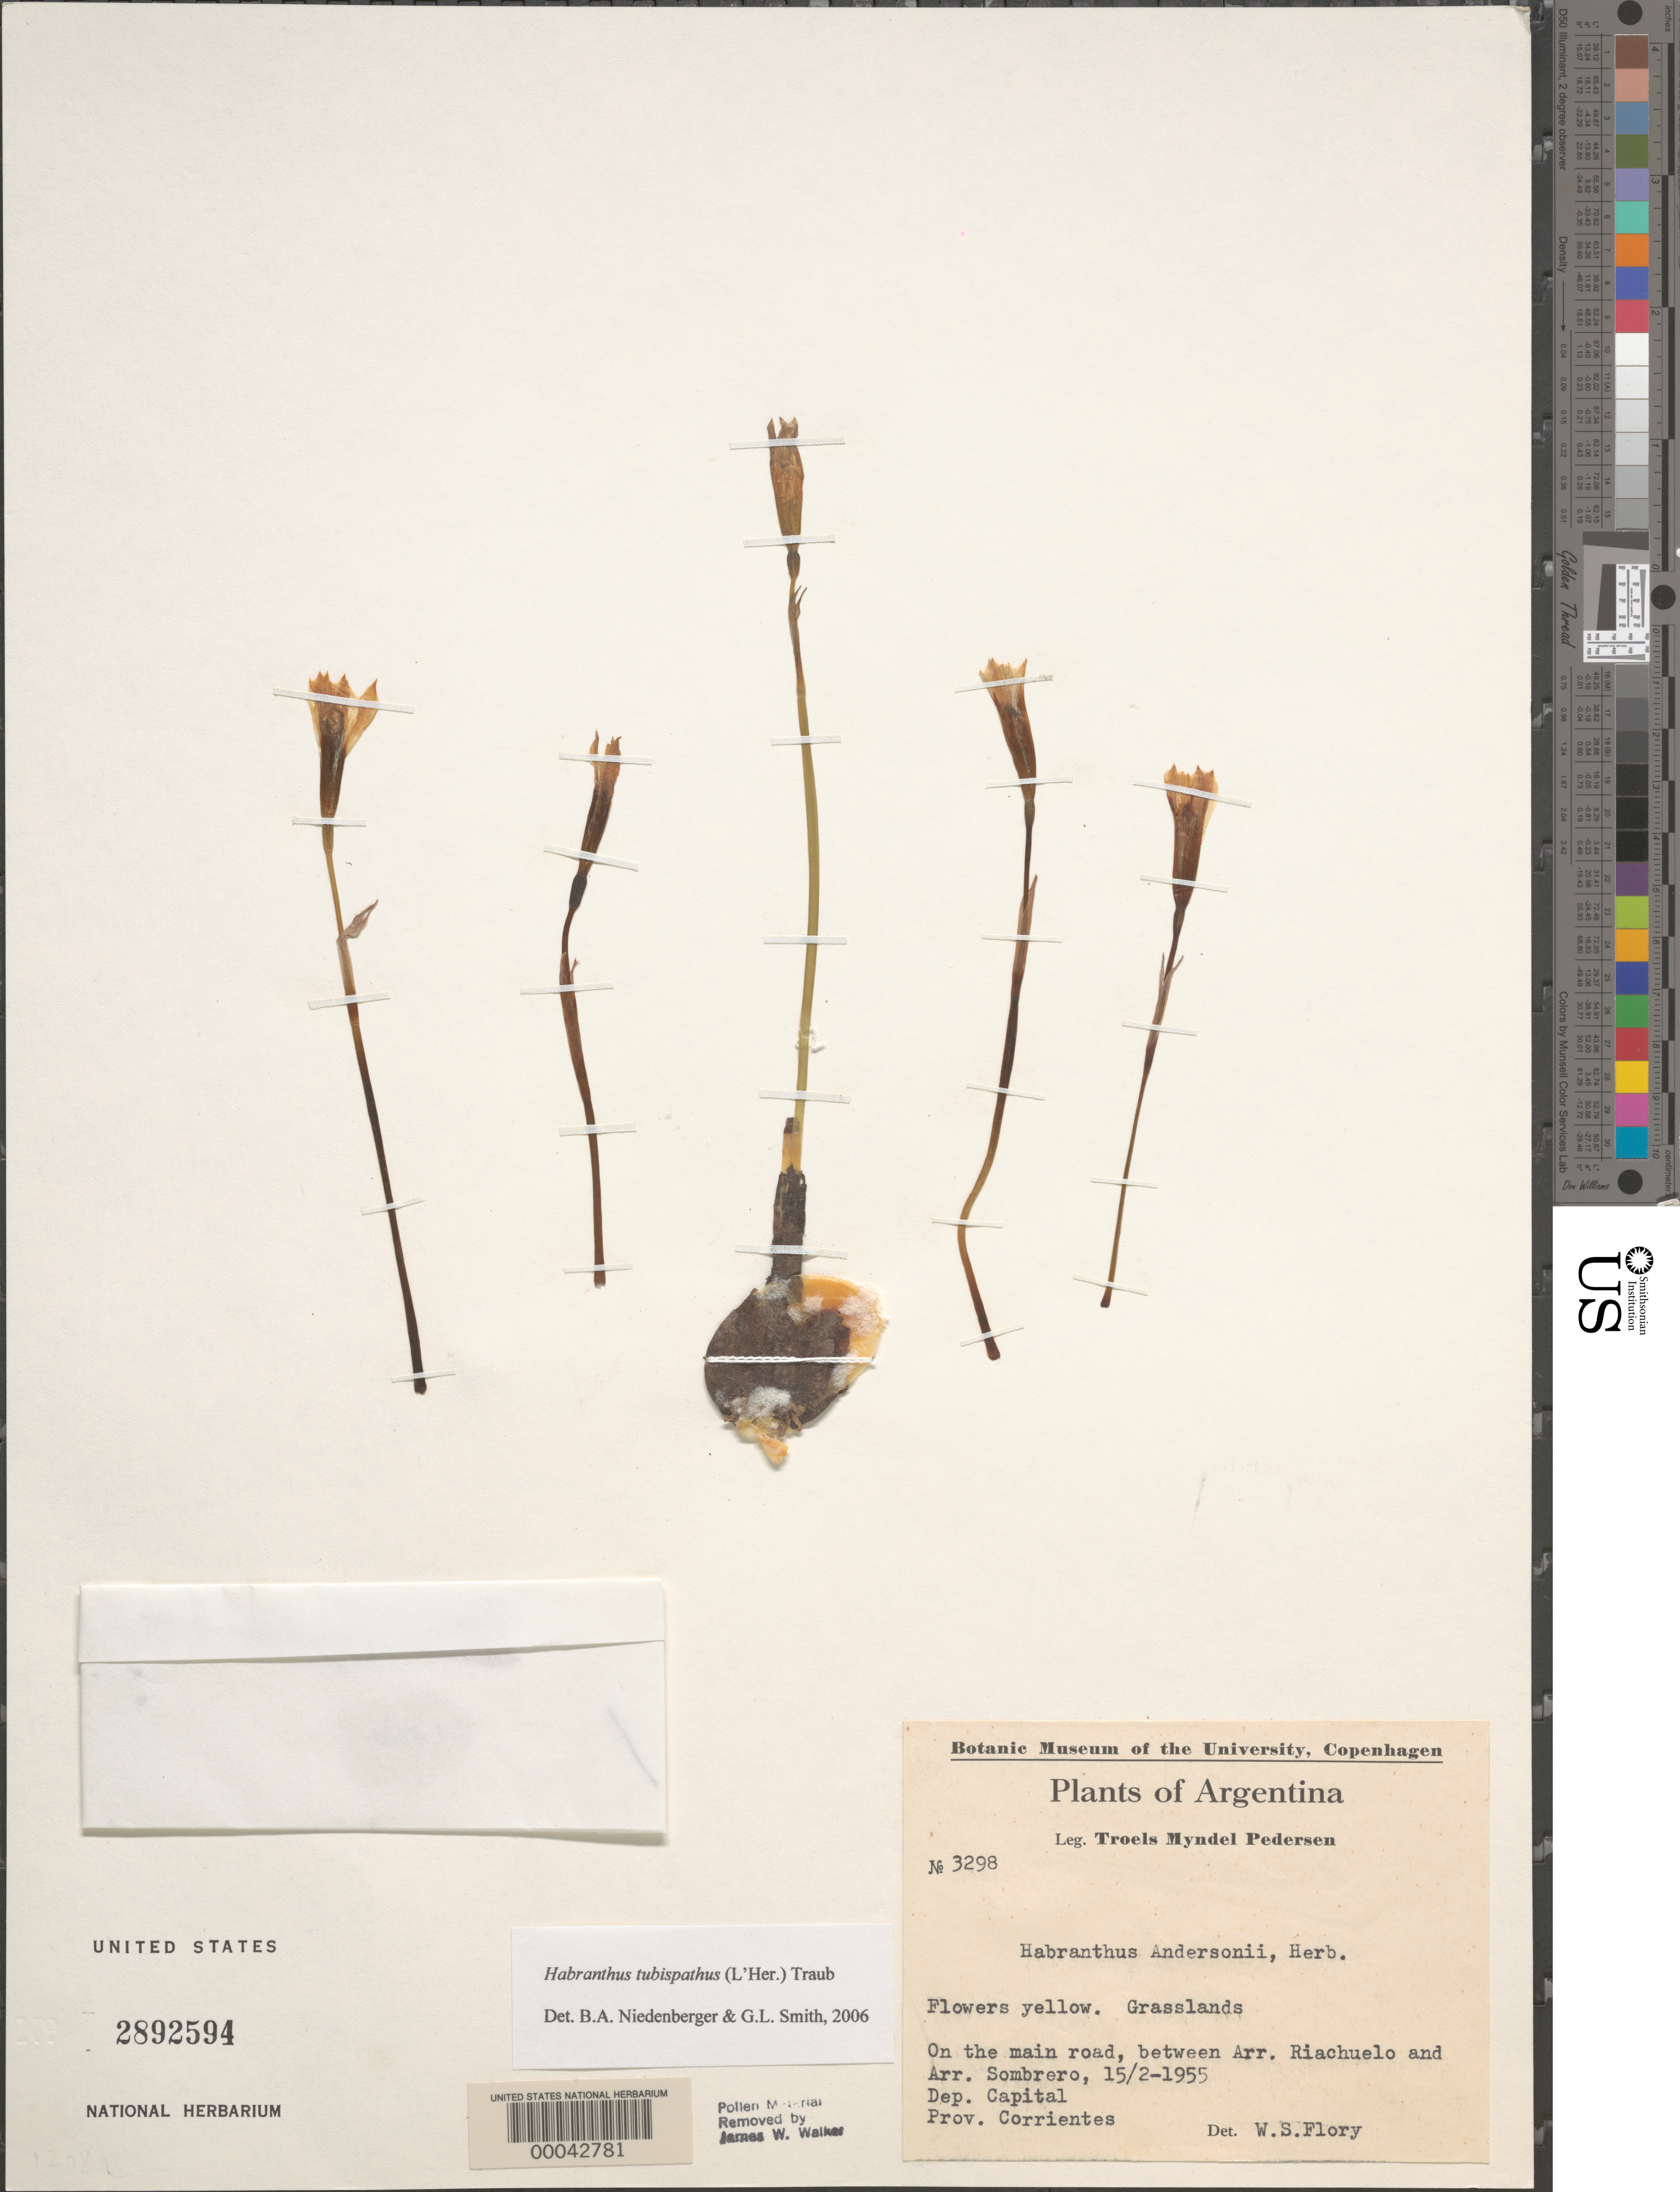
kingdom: Plantae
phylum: Tracheophyta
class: Liliopsida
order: Asparagales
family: Amaryllidaceae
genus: Habranthus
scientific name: Habranthus tubispathus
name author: (L'Hér.) Traub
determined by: Niedenberger, B. A.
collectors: T. M. Pedersen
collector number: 3298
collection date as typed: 15 Feb 1955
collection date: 1955-02-15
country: Argentina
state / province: Corrientes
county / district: Capital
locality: On the main road, between Arr. Riachelo and Arr. Sombrero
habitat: Grasslands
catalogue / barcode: US 2892594